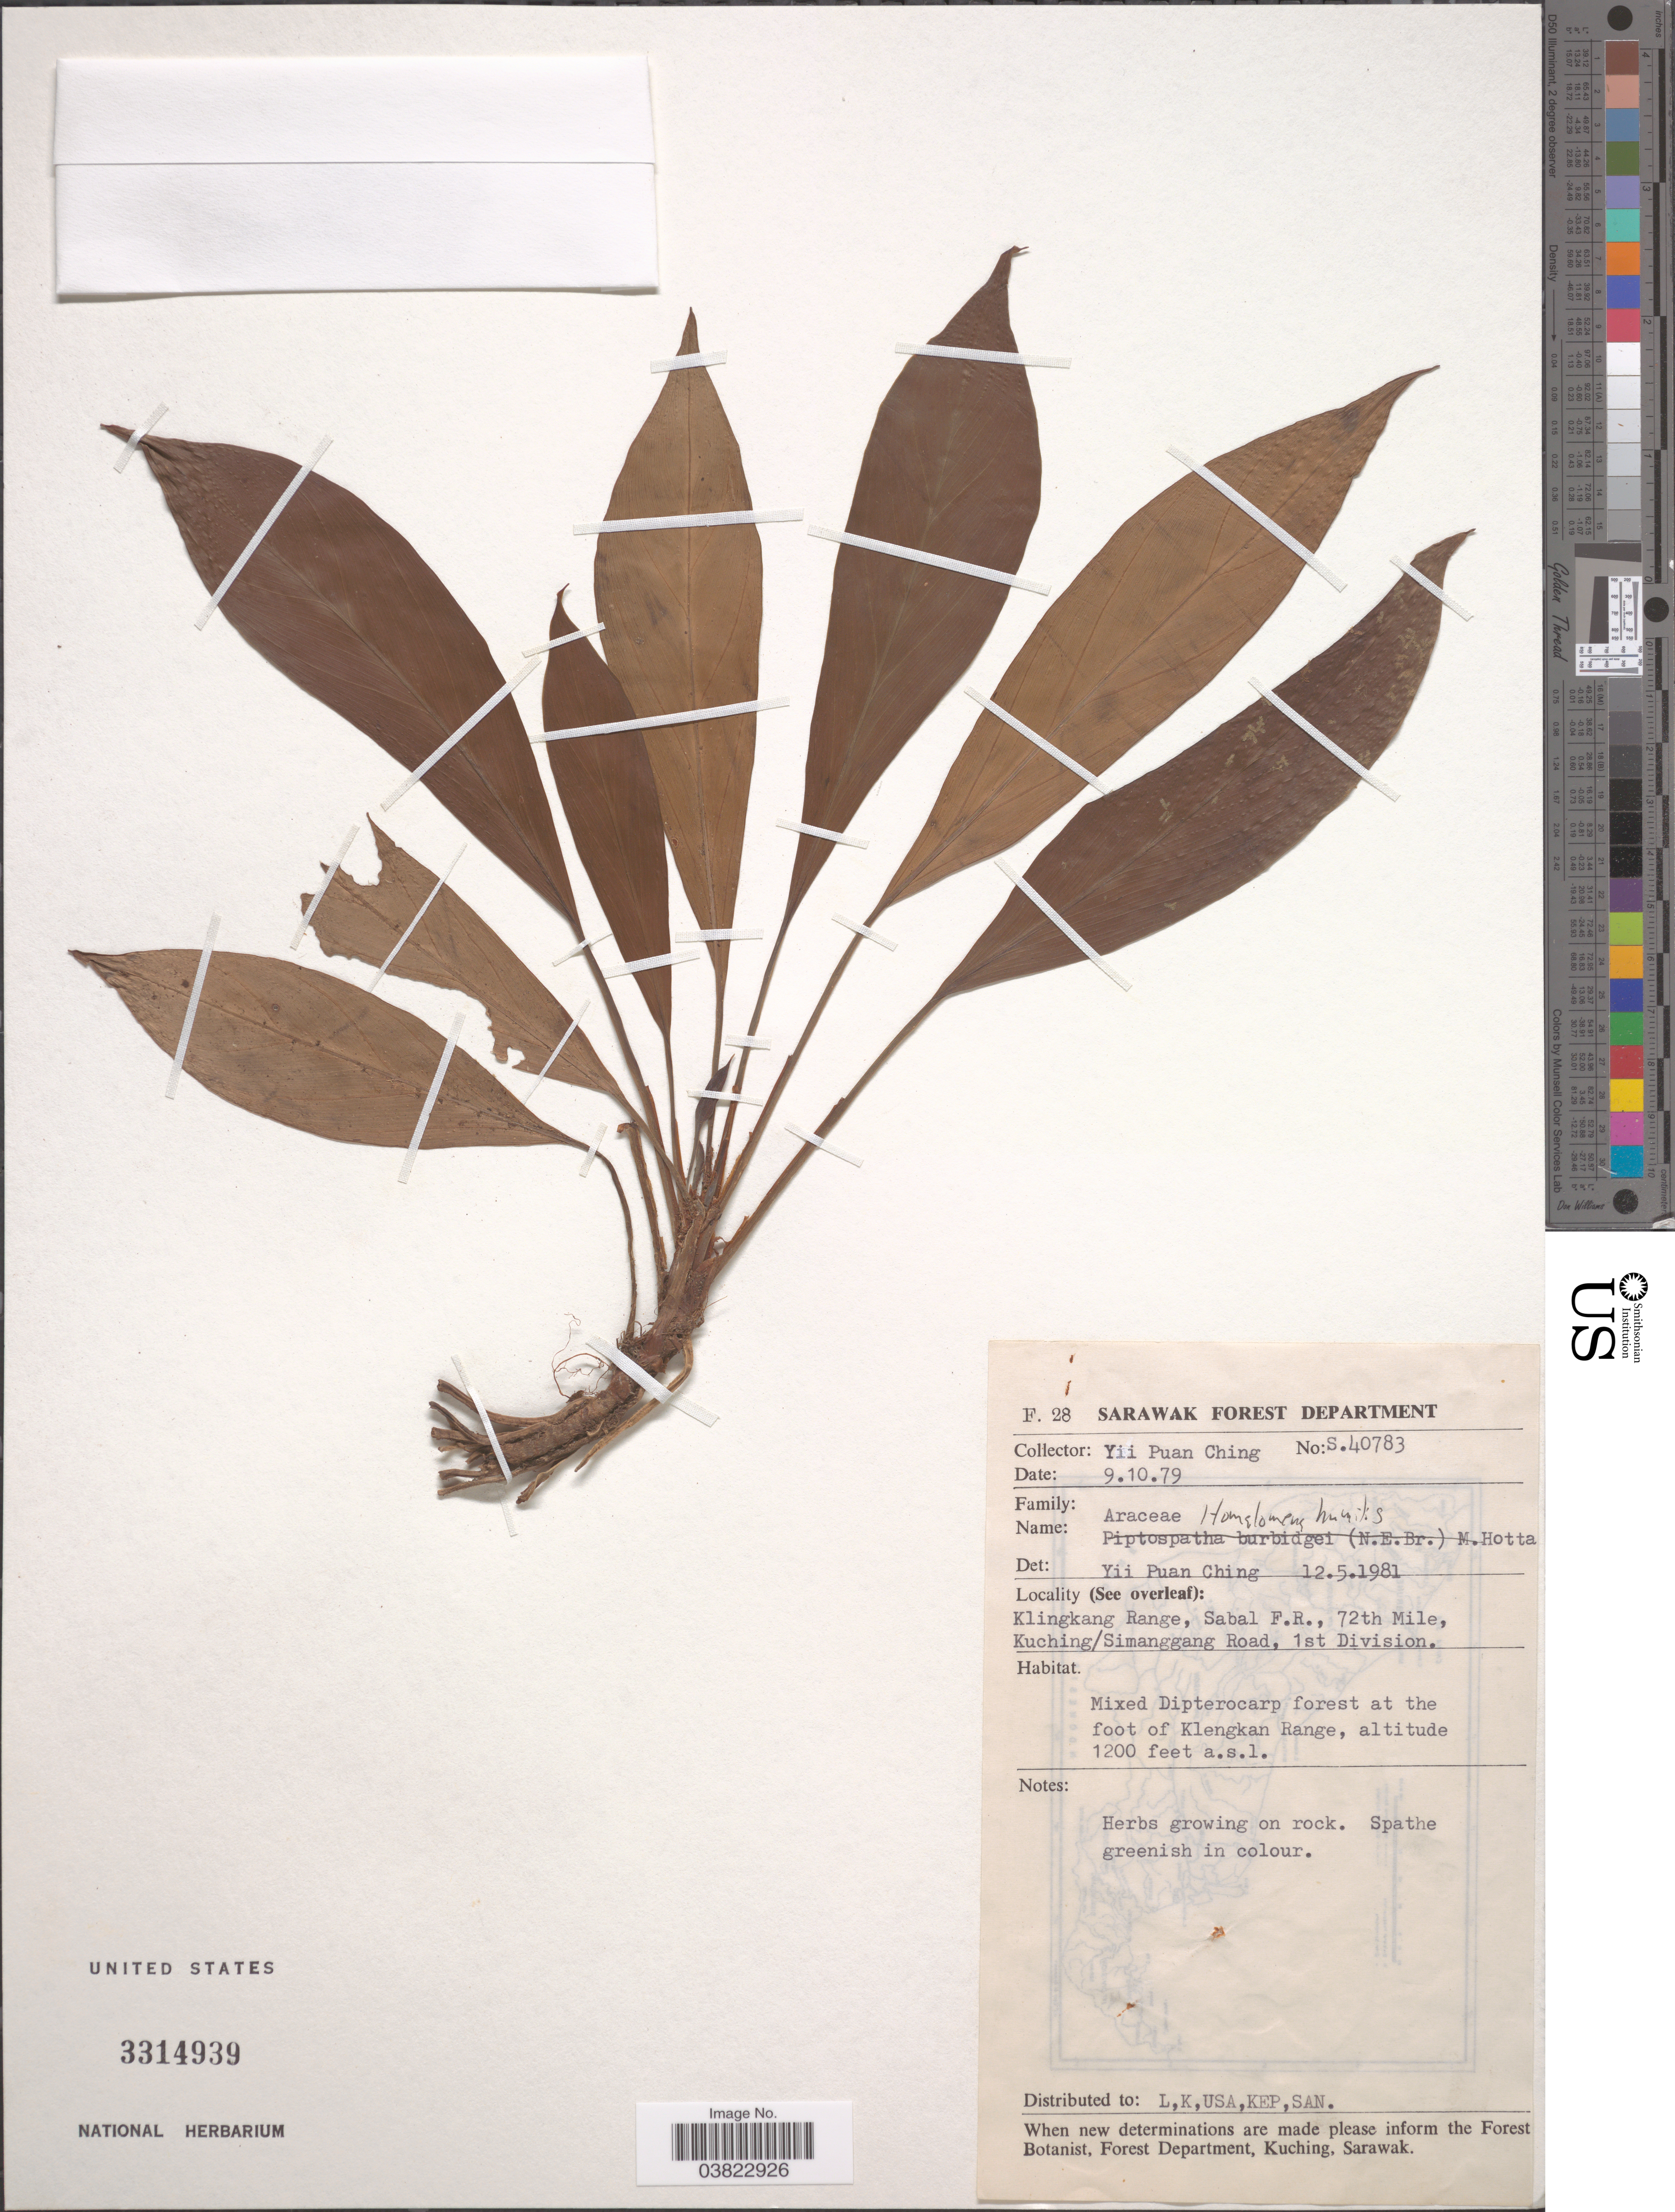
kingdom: Plantae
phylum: Tracheophyta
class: Liliopsida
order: Alismatales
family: Araceae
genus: Homalomena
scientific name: Homalomena humilis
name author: (Jack) Hook. f.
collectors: Y. P. Ching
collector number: S.40783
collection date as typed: Transcribed d/m/y: 9/10/79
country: Malaysia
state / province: Sarawak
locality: Klingkang Range, Sabal F.R., 72th Mile, Kuching/ Simanggang Road, 1st Division. Mixed Dipterocarp forest at the foot of Klengkan Range.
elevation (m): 366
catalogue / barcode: US 3314939